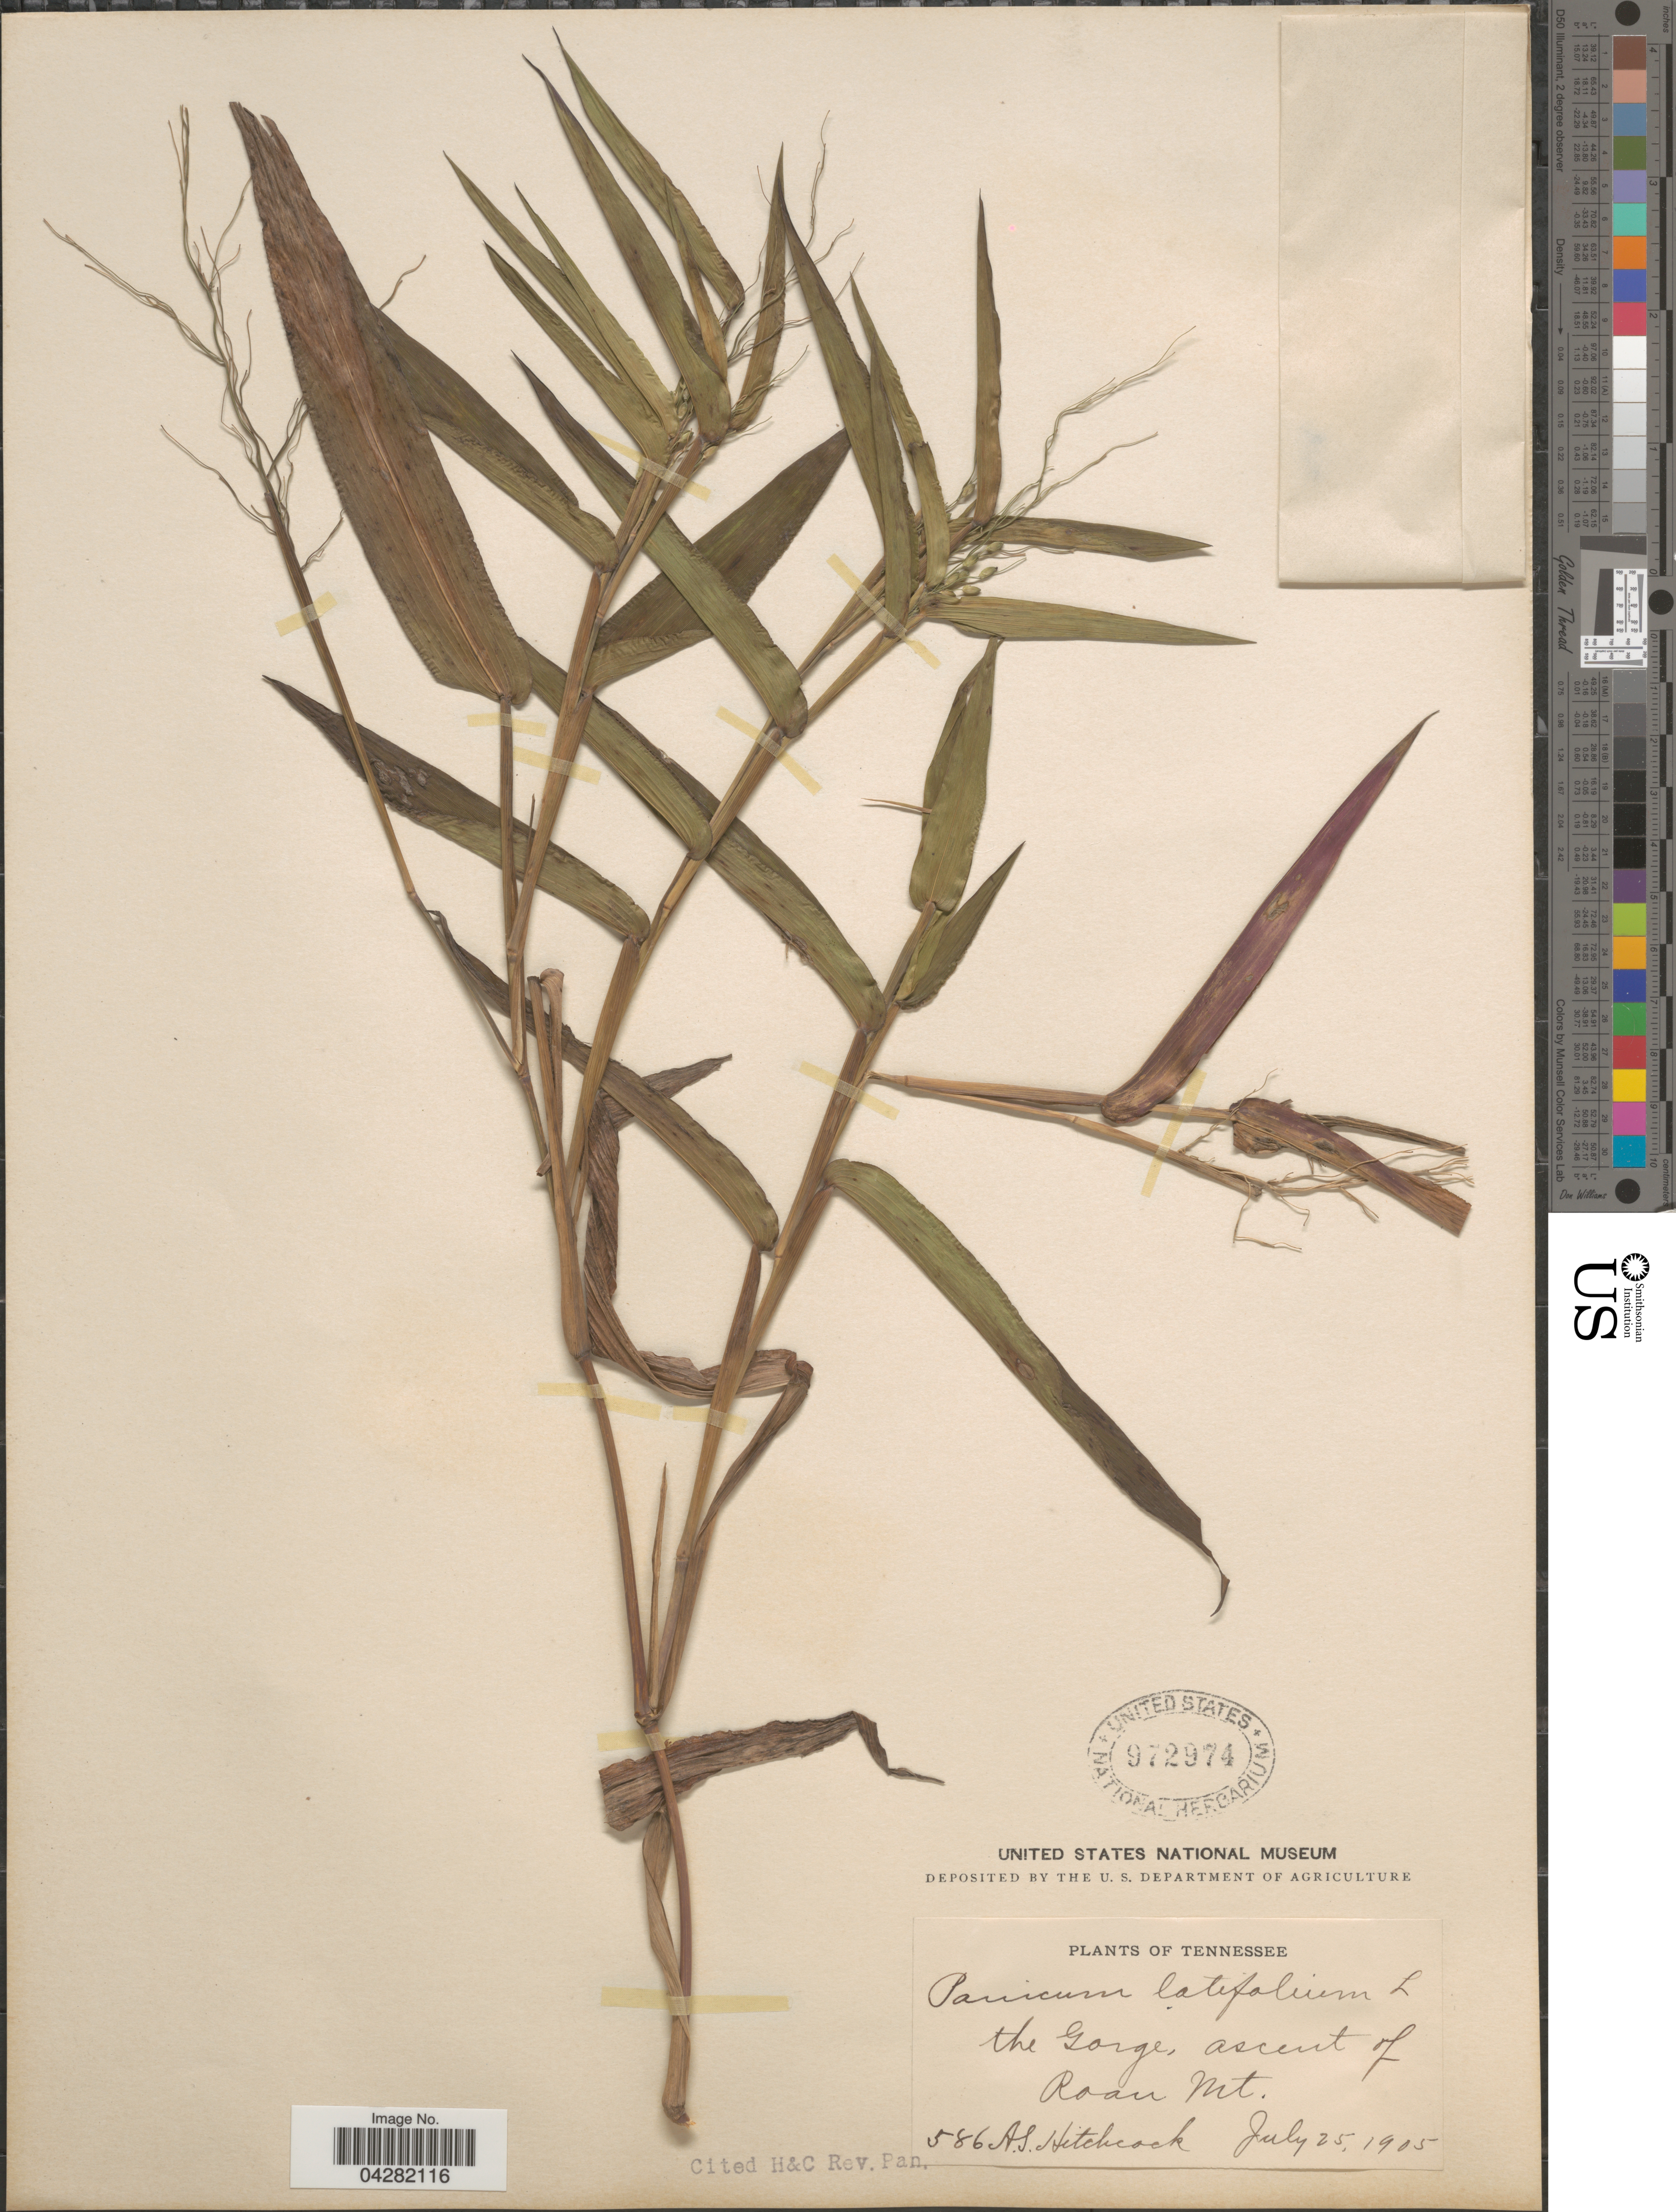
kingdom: Plantae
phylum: Tracheophyta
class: Liliopsida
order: Poales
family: Poaceae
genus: Dichanthelium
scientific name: Dichanthelium latifolium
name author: (L.) Harvill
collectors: A. S. Hitchcock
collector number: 586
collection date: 1905-07-25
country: United States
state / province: Tennessee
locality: The Gorge, ascent of Roan Mt.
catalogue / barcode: US 972974